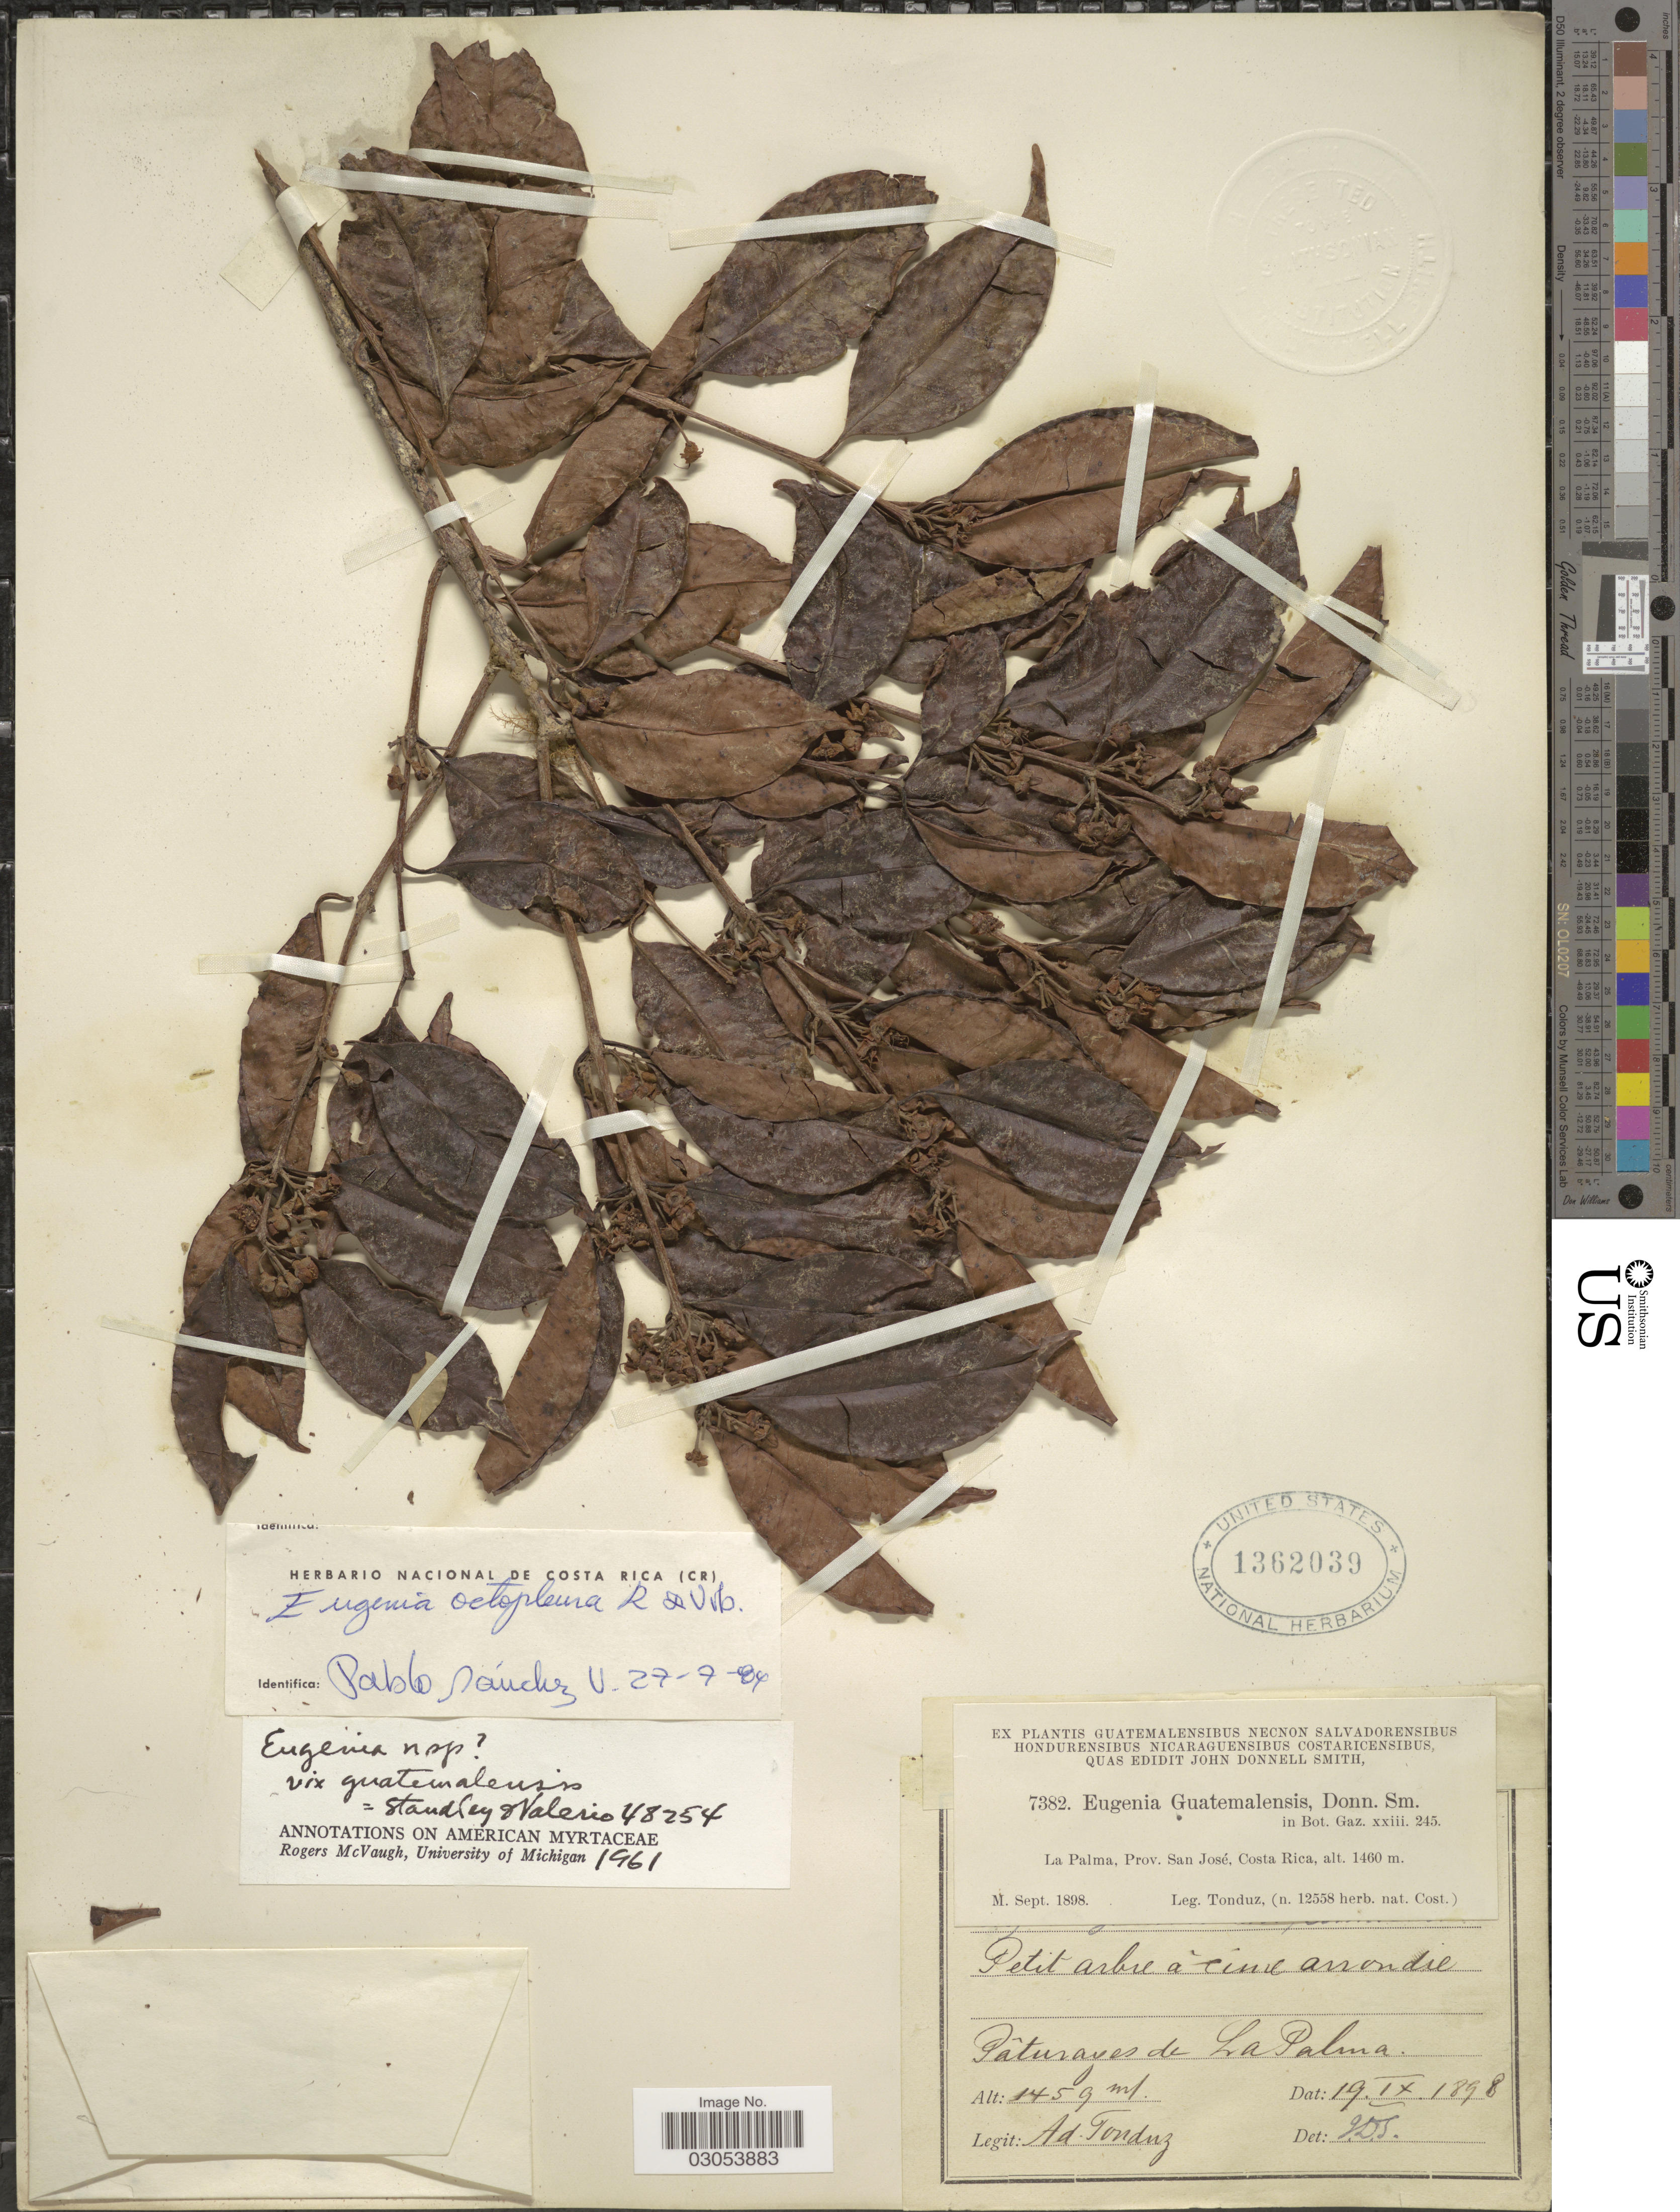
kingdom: Plantae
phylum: Tracheophyta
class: Magnoliopsida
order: Myrtales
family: Myrtaceae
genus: Eugenia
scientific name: Eugenia octopleura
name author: Krug & Urb.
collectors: A. Tonduz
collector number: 7382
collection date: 1898-09-19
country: Costa Rica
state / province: San José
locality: La Palma, Pâturages de La Palma.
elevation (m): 1459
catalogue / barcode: US 1362039